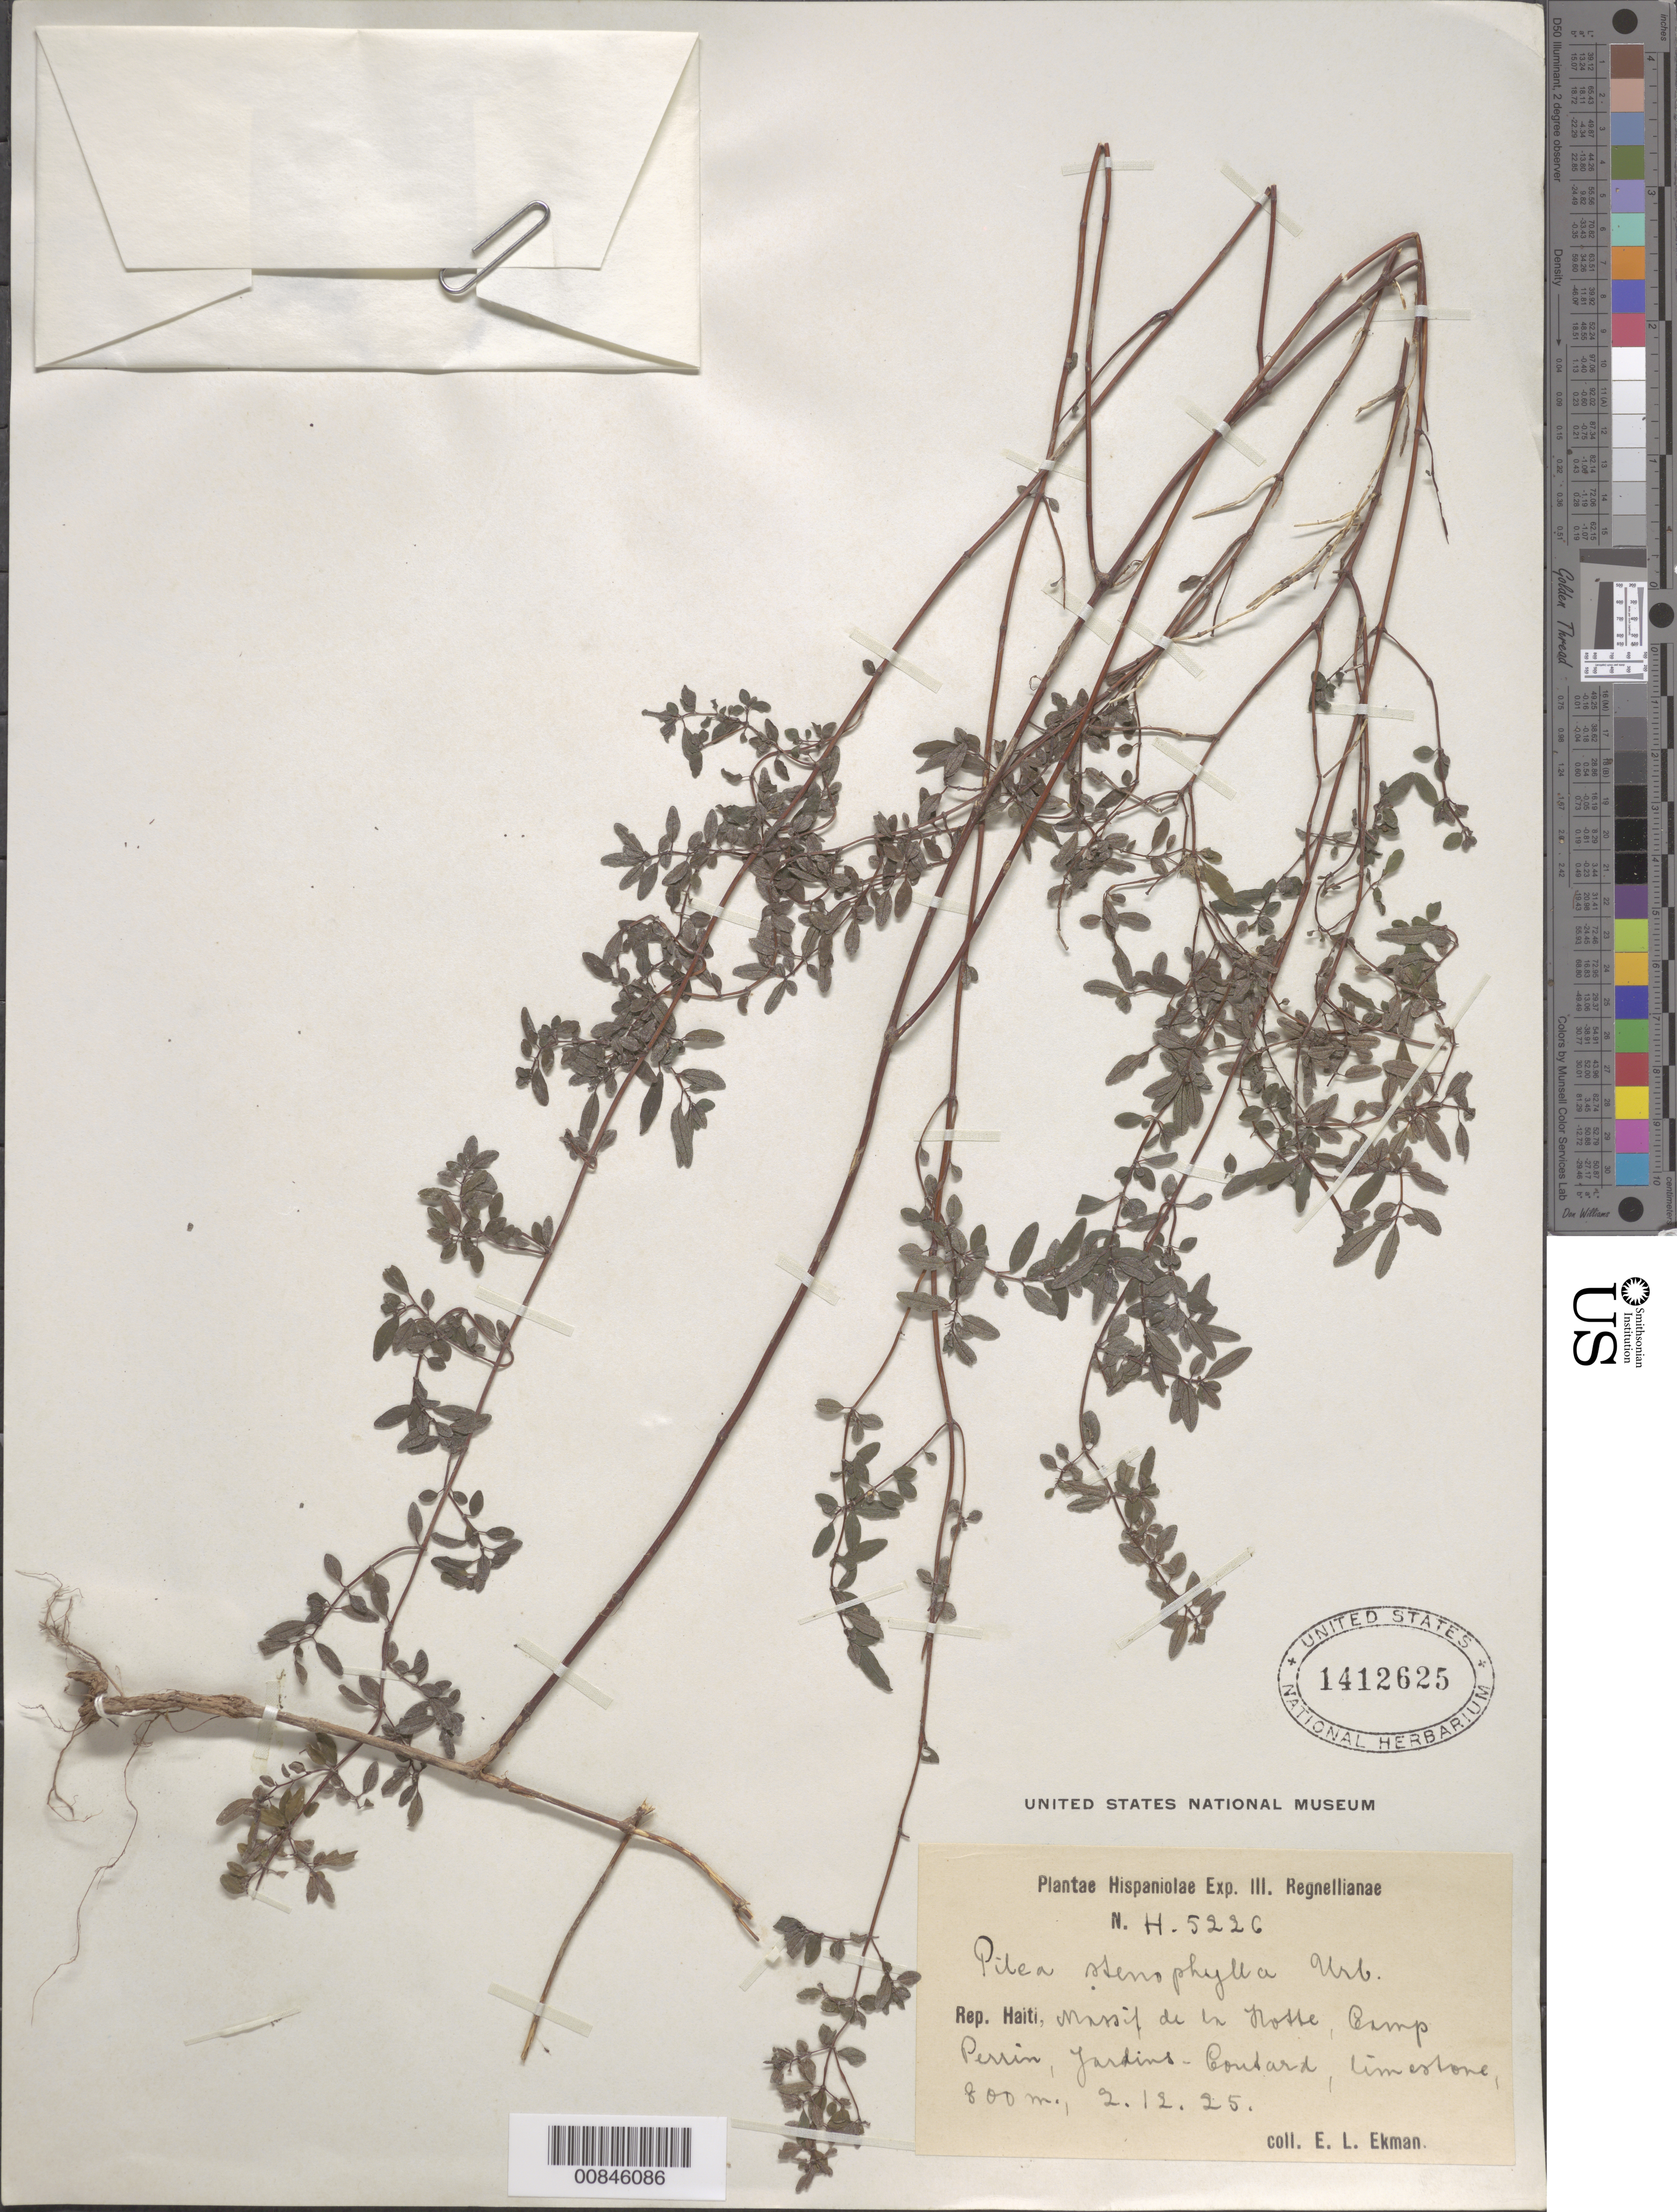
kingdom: Plantae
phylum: Tracheophyta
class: Magnoliopsida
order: Rosales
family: Urticaceae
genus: Pilea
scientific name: Pilea stenophylla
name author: Urb.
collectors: E. L. Ekman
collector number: H 5226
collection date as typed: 02 Dec 1925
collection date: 1925-12-02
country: Haiti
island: Hispaniola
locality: Massif de la Hotte, Camp Perrin, Jardins-Coutard.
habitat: Limestone.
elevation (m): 800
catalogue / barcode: US 1412625